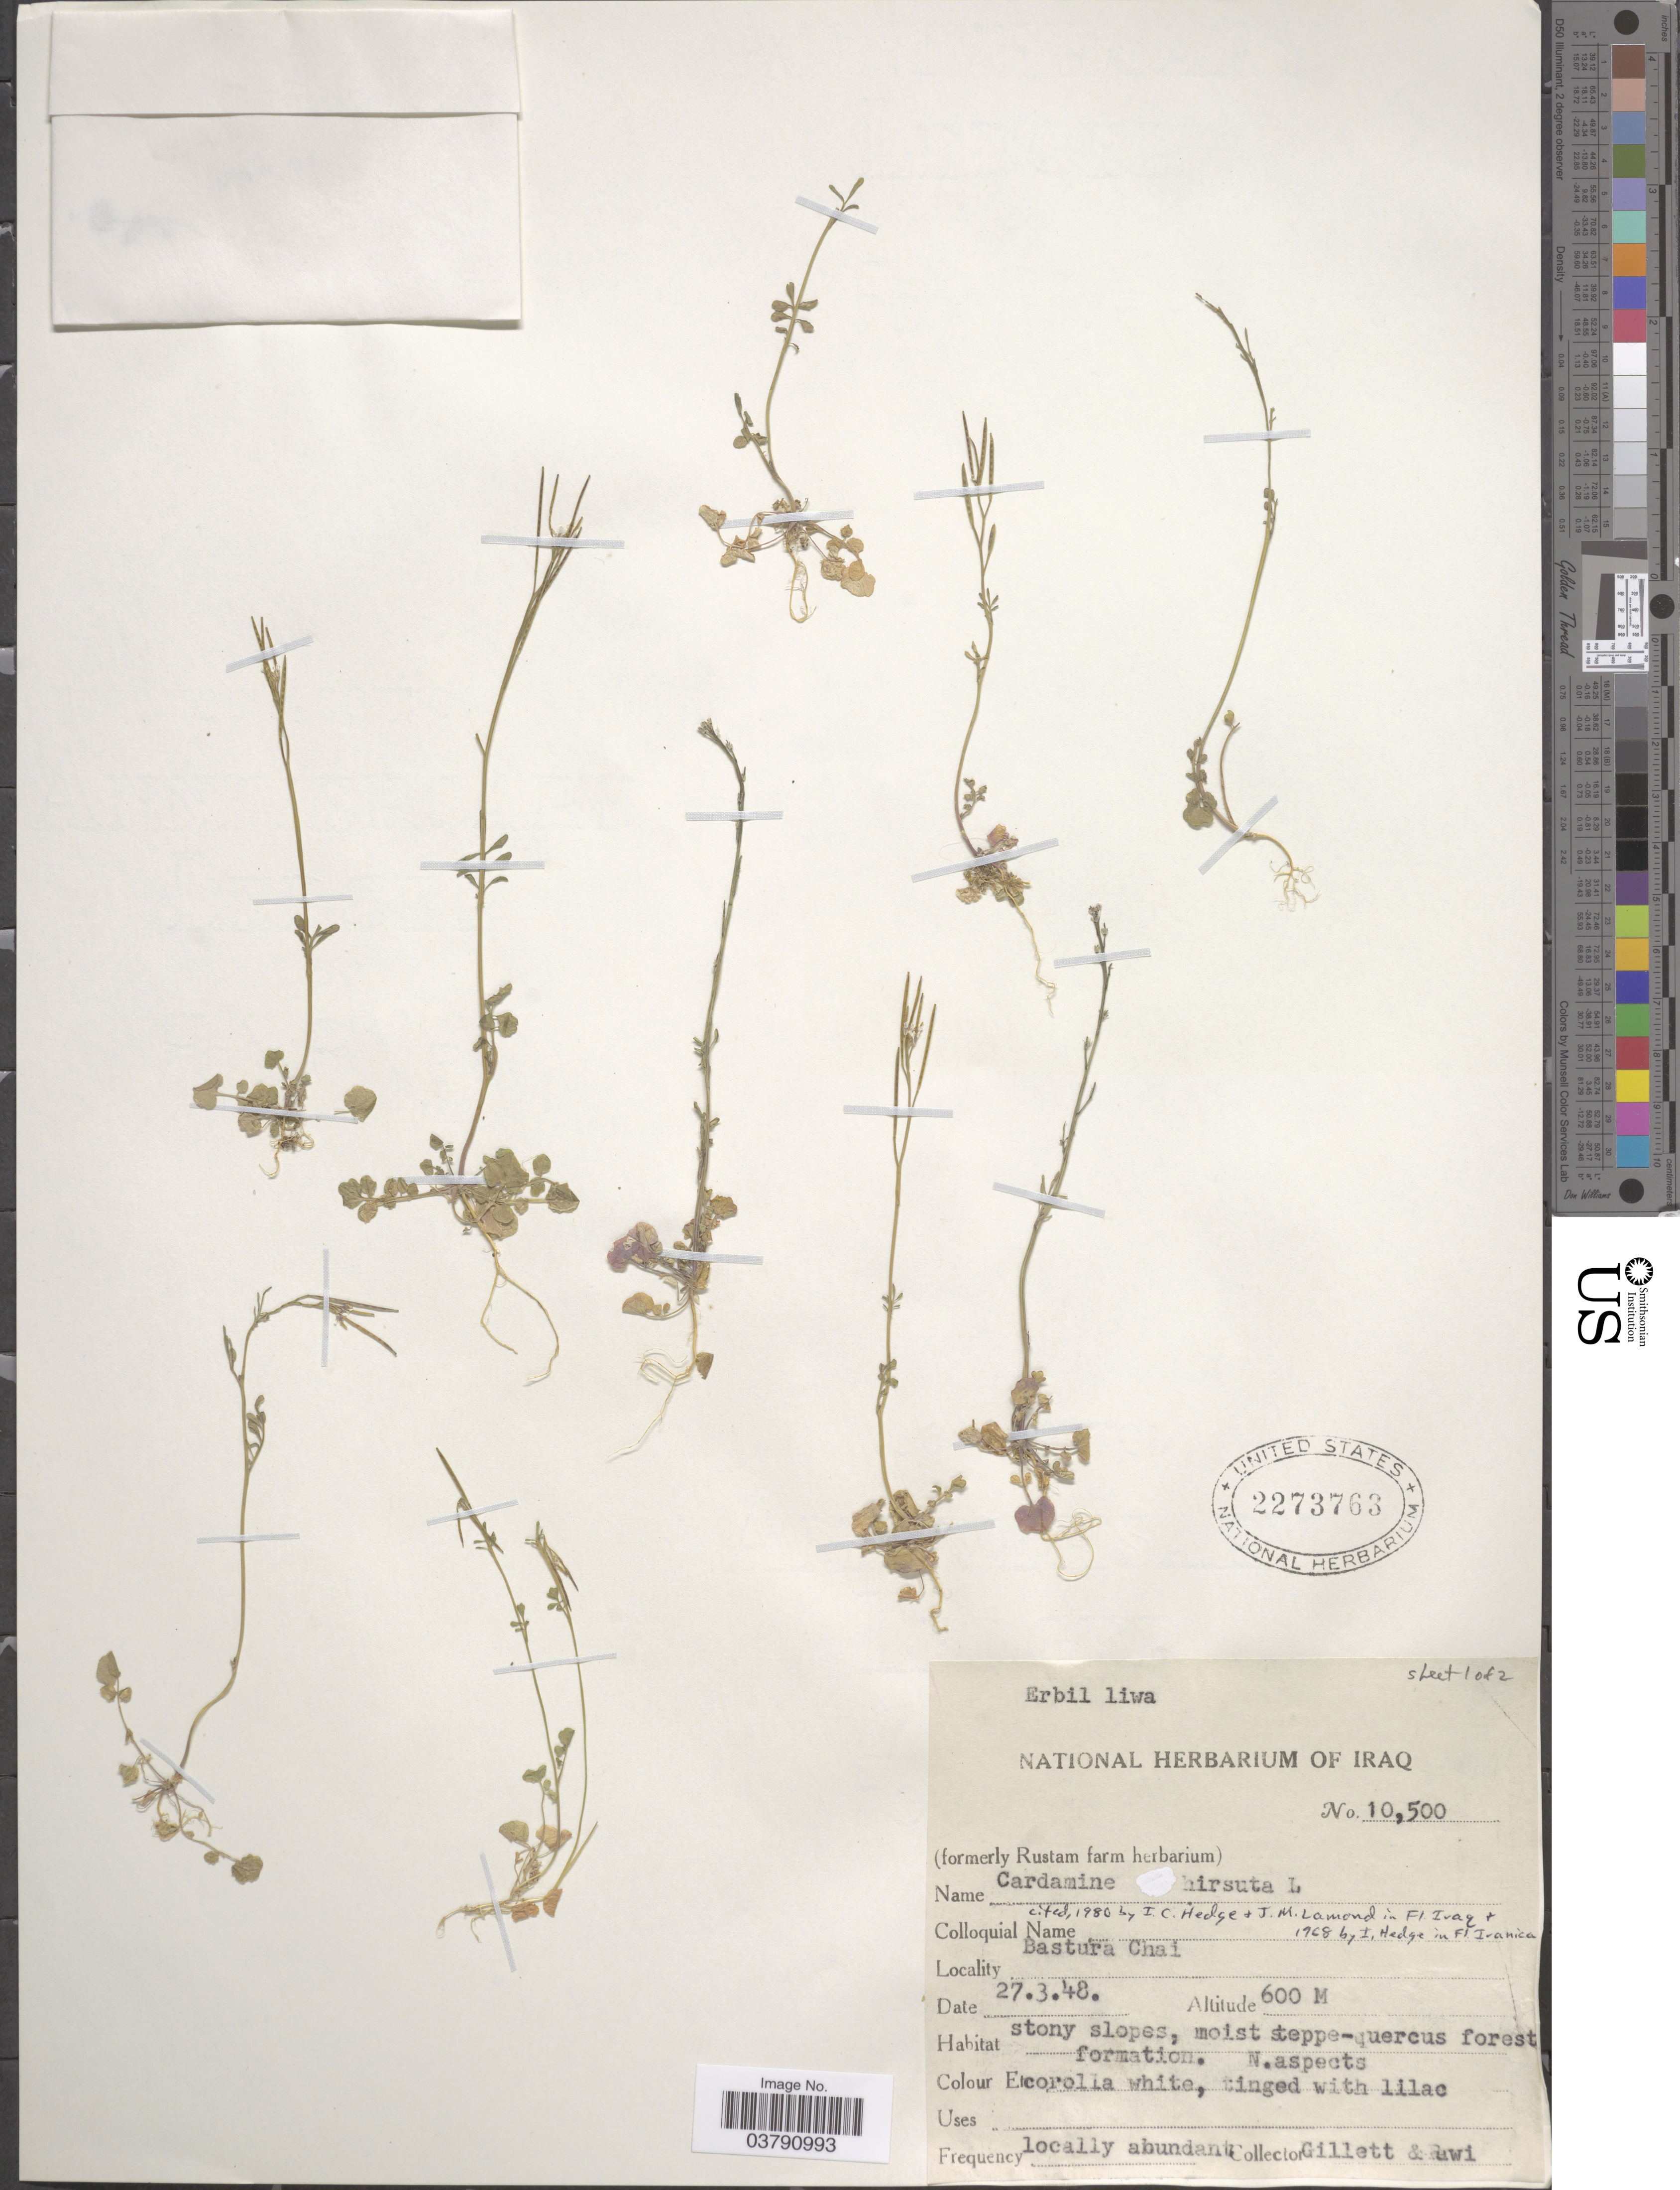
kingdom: Plantae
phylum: Tracheophyta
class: Magnoliopsida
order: Brassicales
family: Brassicaceae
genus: Cardamine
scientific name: Cardamine hirsuta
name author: L.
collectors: Gillett, -- & -. Rawi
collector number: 10500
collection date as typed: Transcribed d/m/y: 27/3/48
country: Iraq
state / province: Arbīl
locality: Erbil liwa. Bastura Chai.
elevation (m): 600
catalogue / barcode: US 2273763